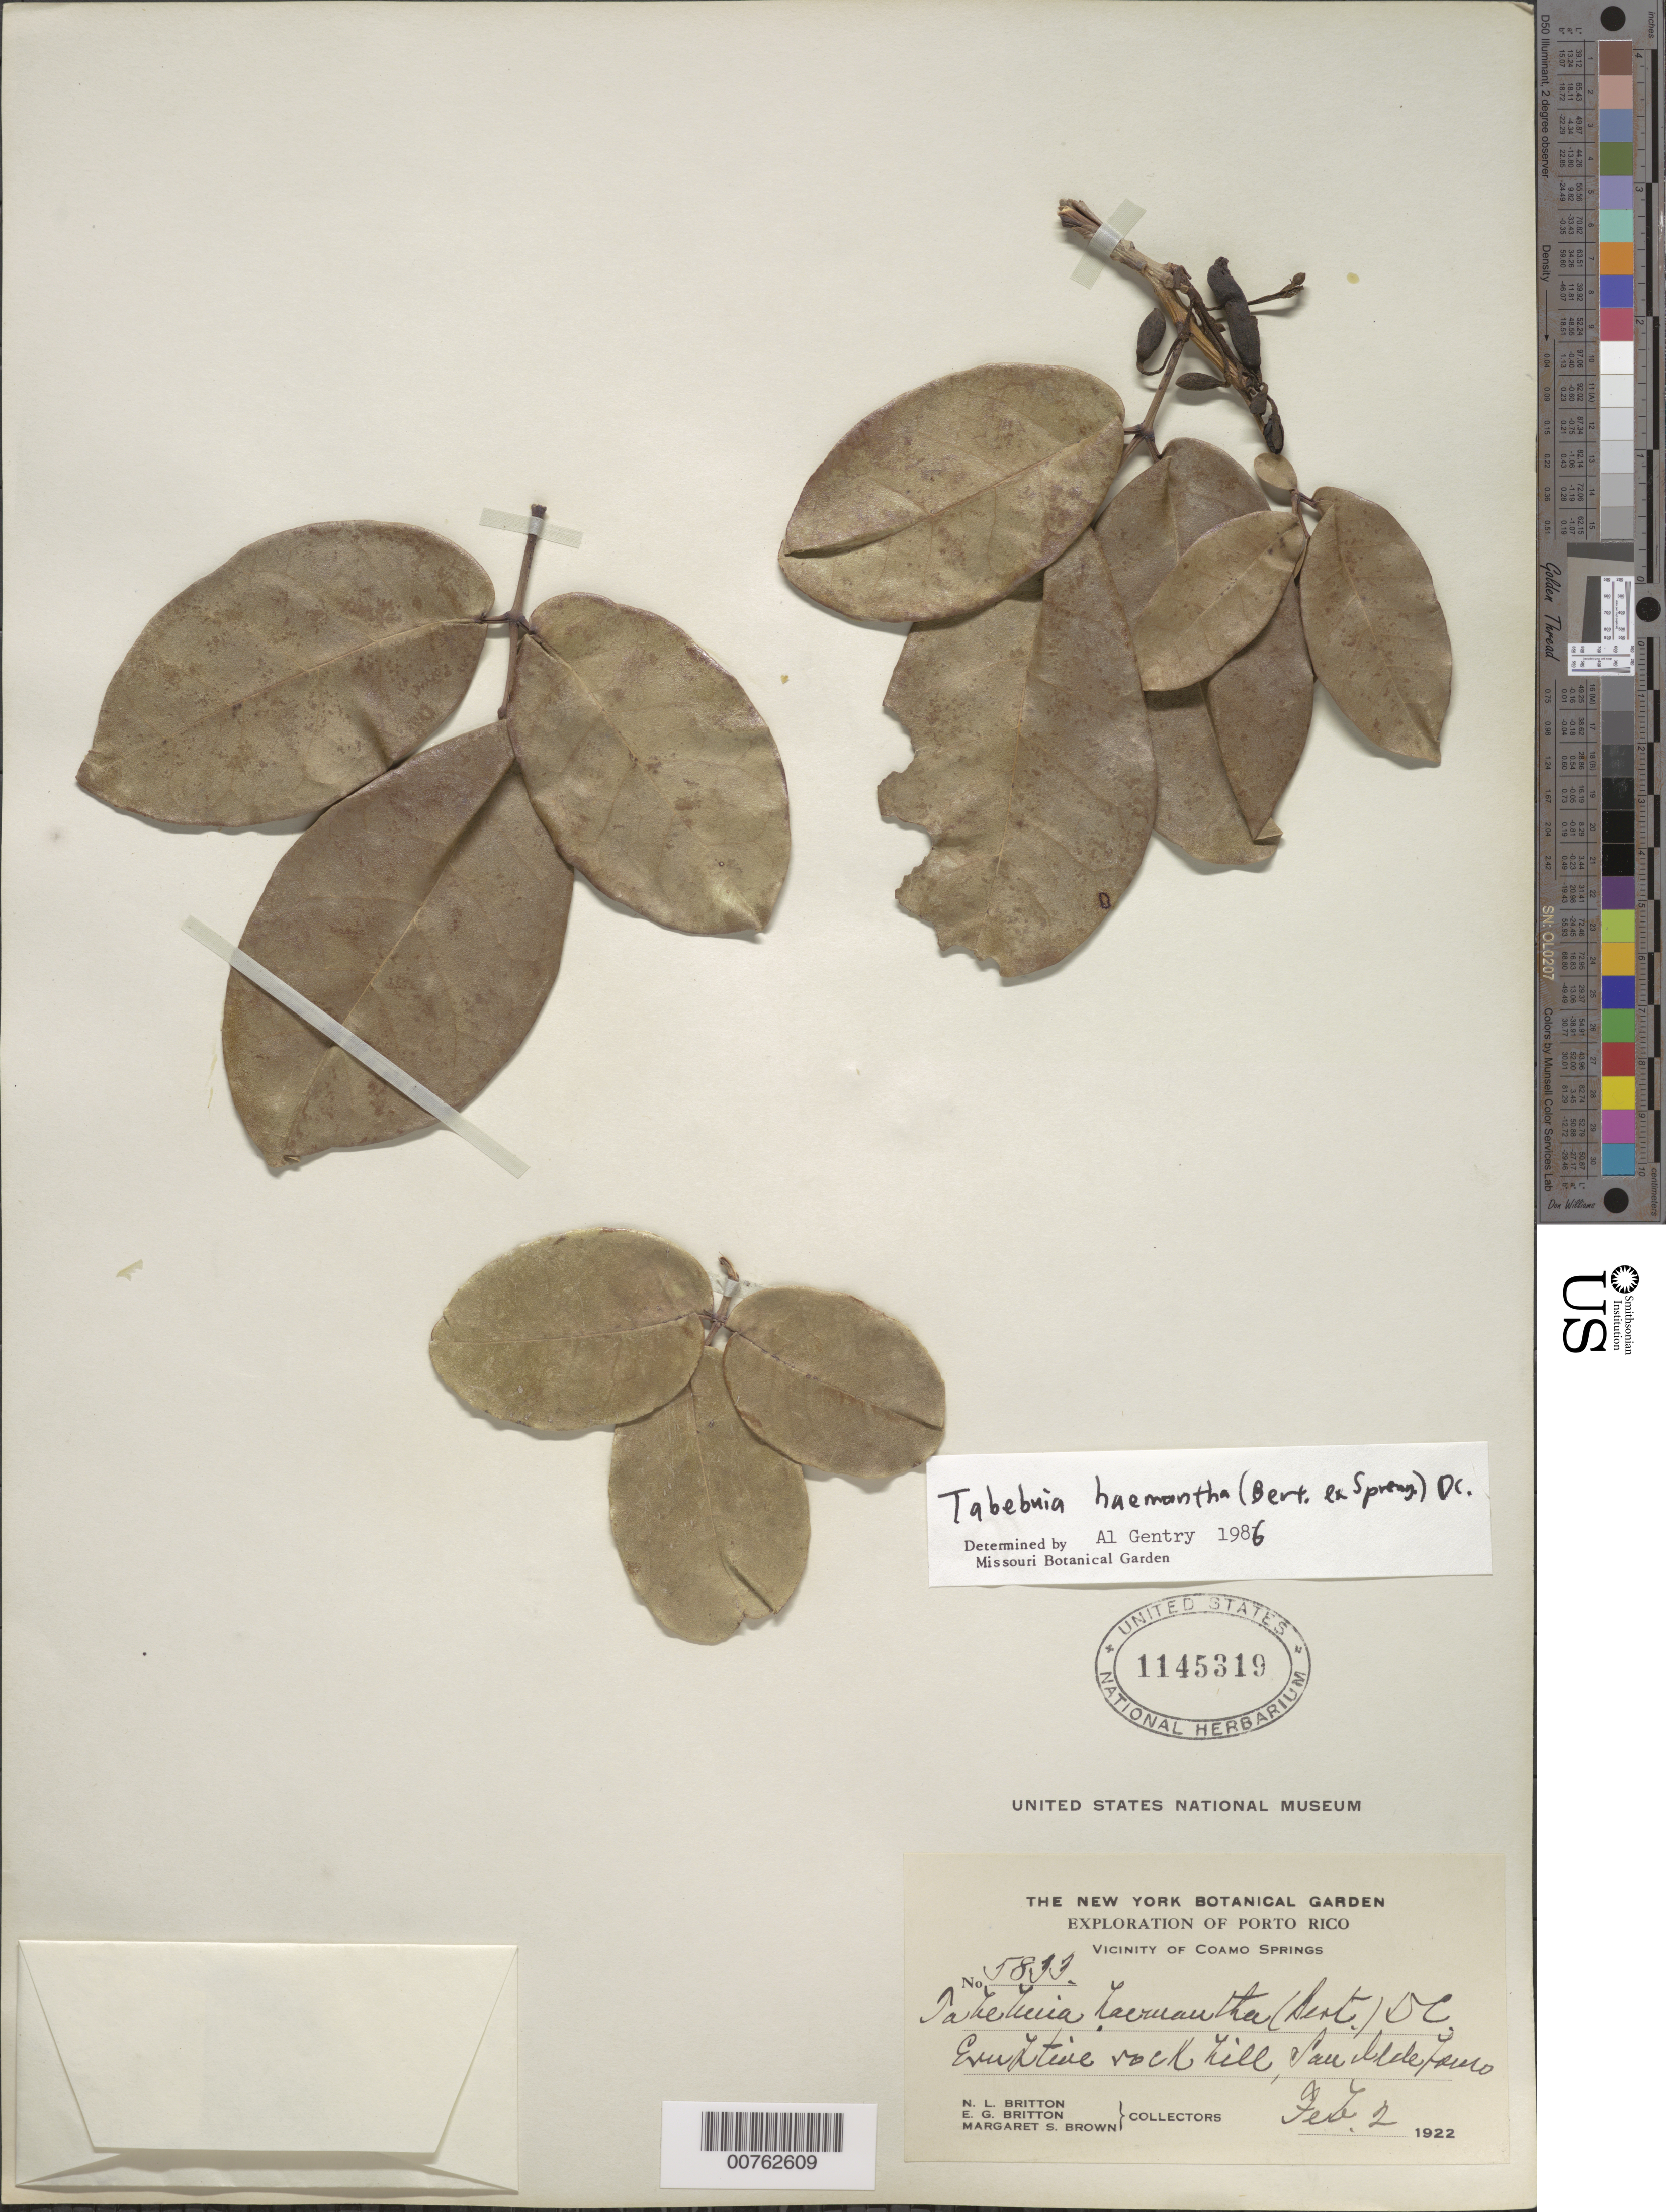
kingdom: Plantae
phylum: Tracheophyta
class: Magnoliopsida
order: Lamiales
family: Bignoniaceae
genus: Tabebuia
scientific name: Tabebuia haemantha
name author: (Bertero ex Spreng.) DC.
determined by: Gentry, A. H.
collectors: N. Britton, E. G. Britton & M. S. Brown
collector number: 5833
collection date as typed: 02 Feb 1922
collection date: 1922-02-02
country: Puerto Rico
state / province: Coamo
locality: Vicinity of Coamo Springs, San Idelfonso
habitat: Eruptive rock hill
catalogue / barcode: US 1145319